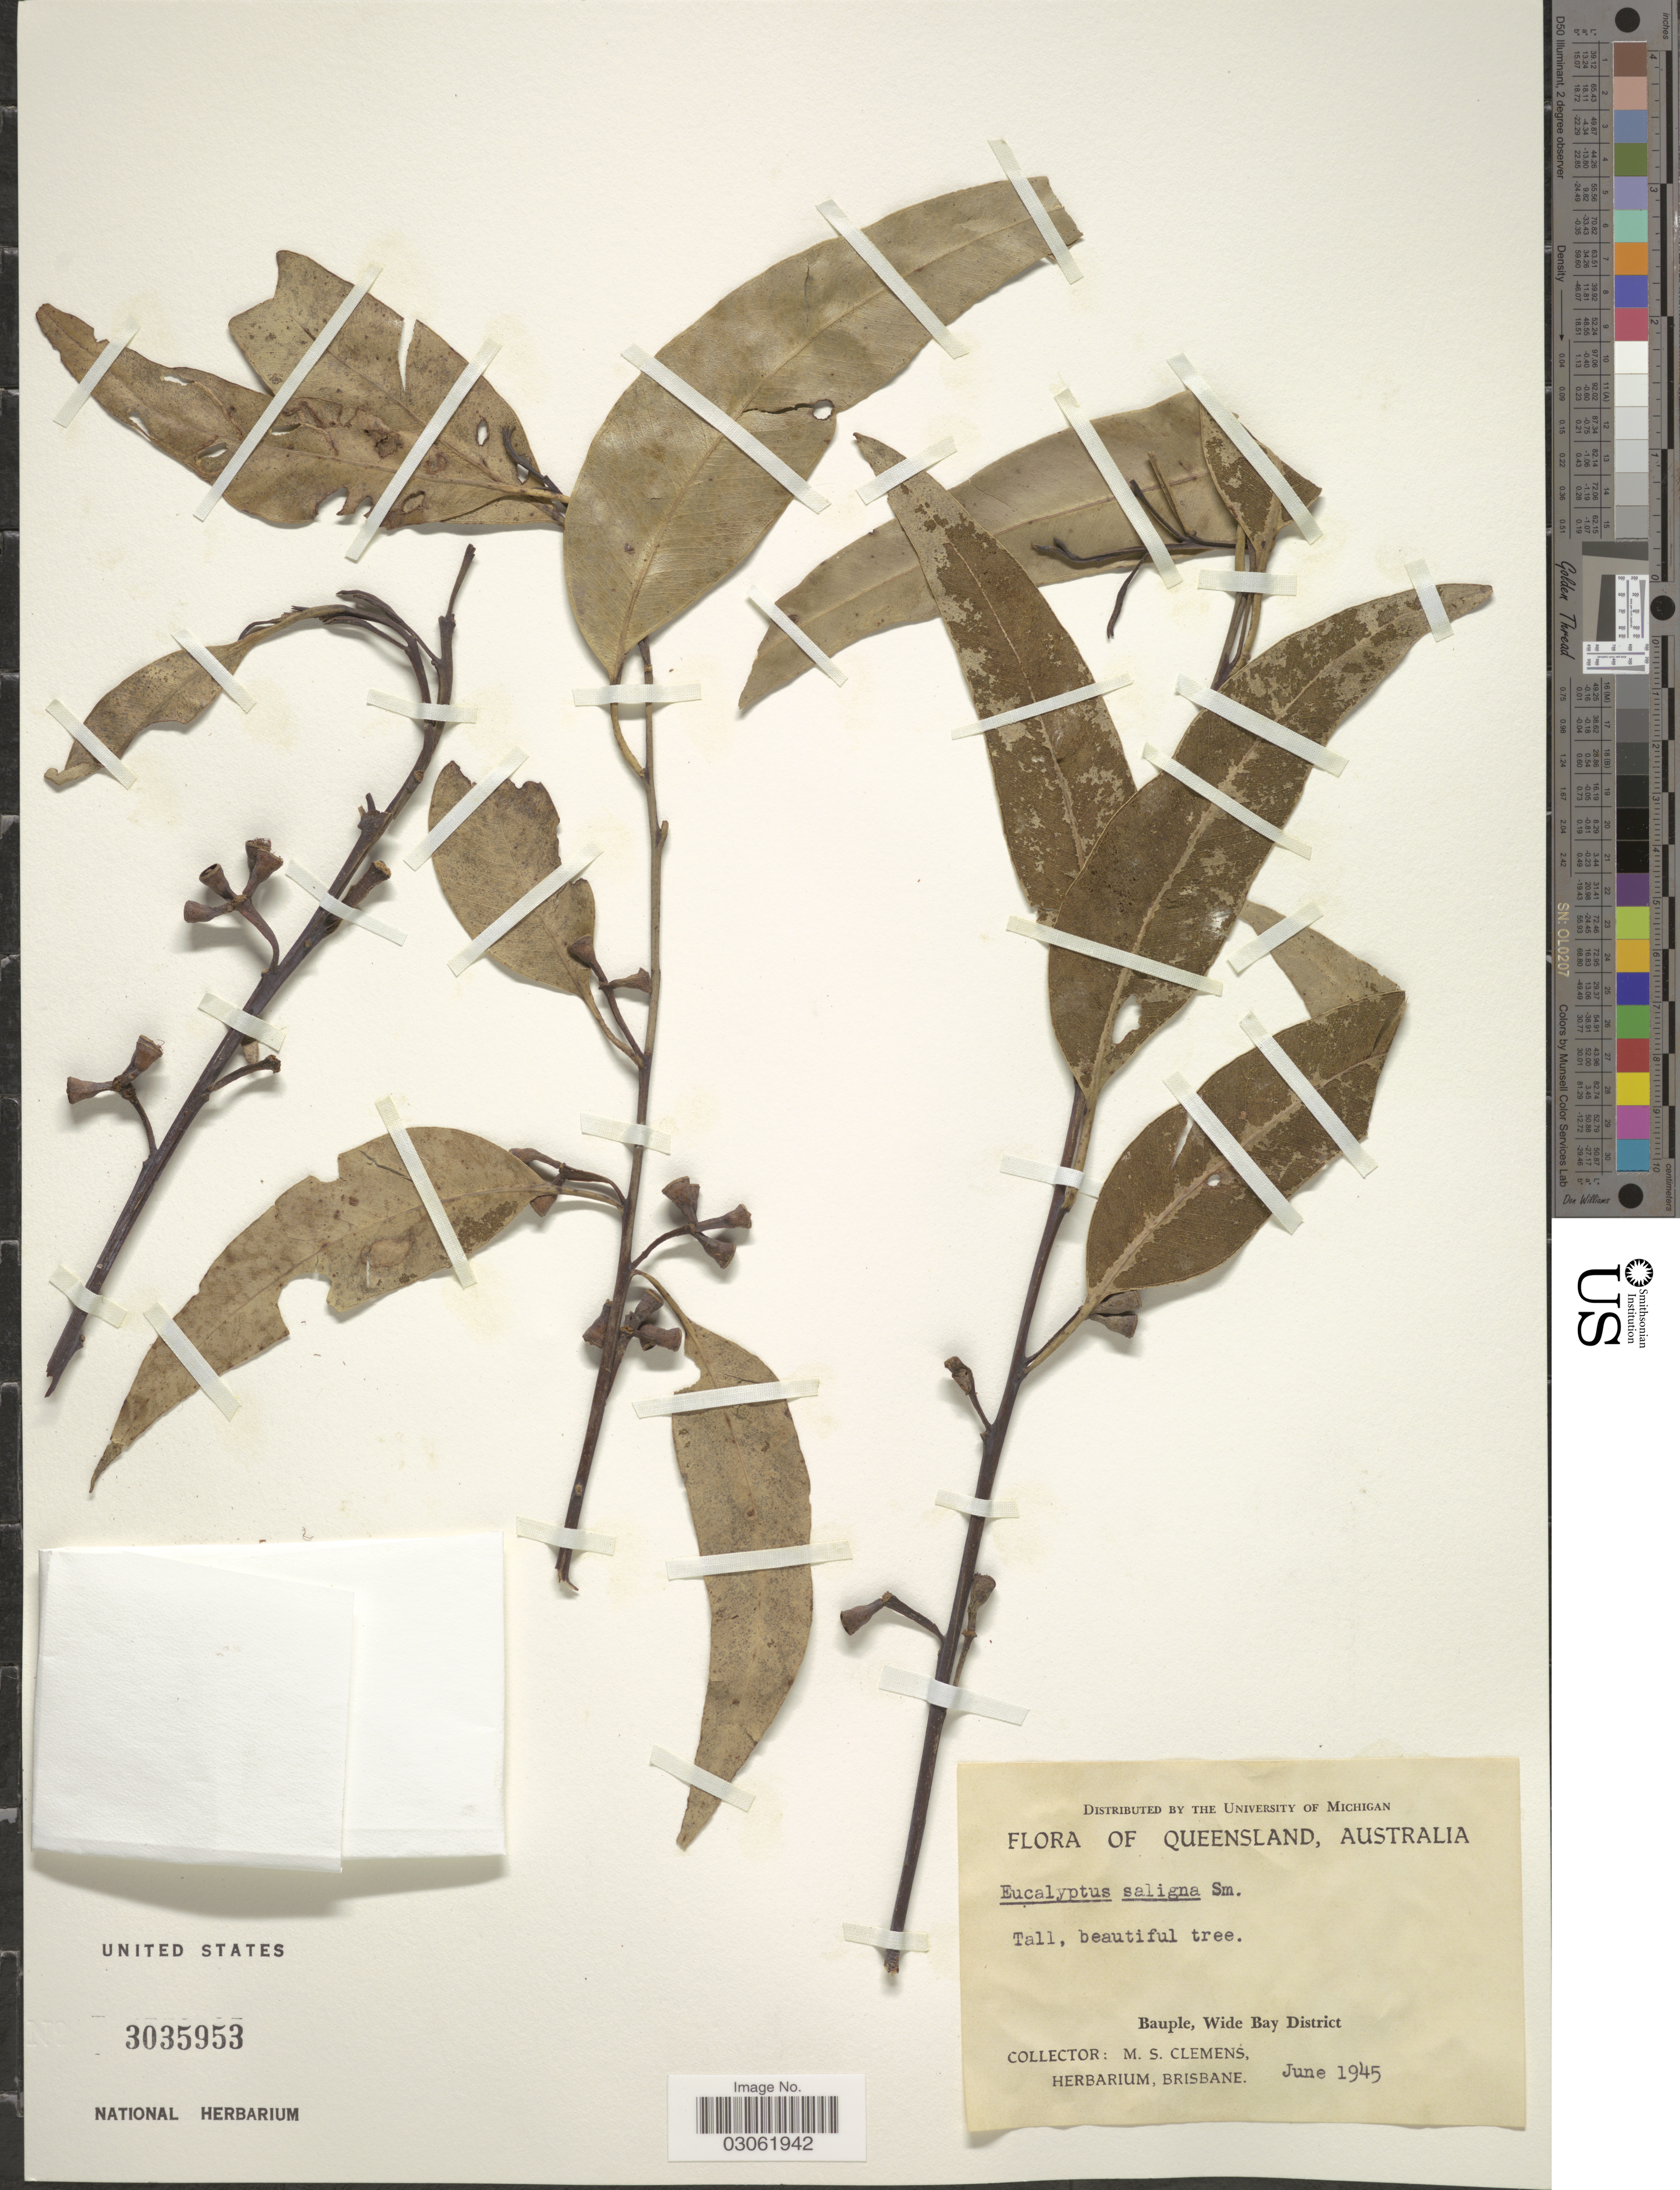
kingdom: Plantae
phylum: Tracheophyta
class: Magnoliopsida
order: Myrtales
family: Myrtaceae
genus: Eucalyptus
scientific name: Eucalyptus saligna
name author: Sm.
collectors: M. S. Clemens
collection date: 1945-06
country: Australia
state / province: Queensland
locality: Bauple, Wide Bay District.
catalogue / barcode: US 3035953